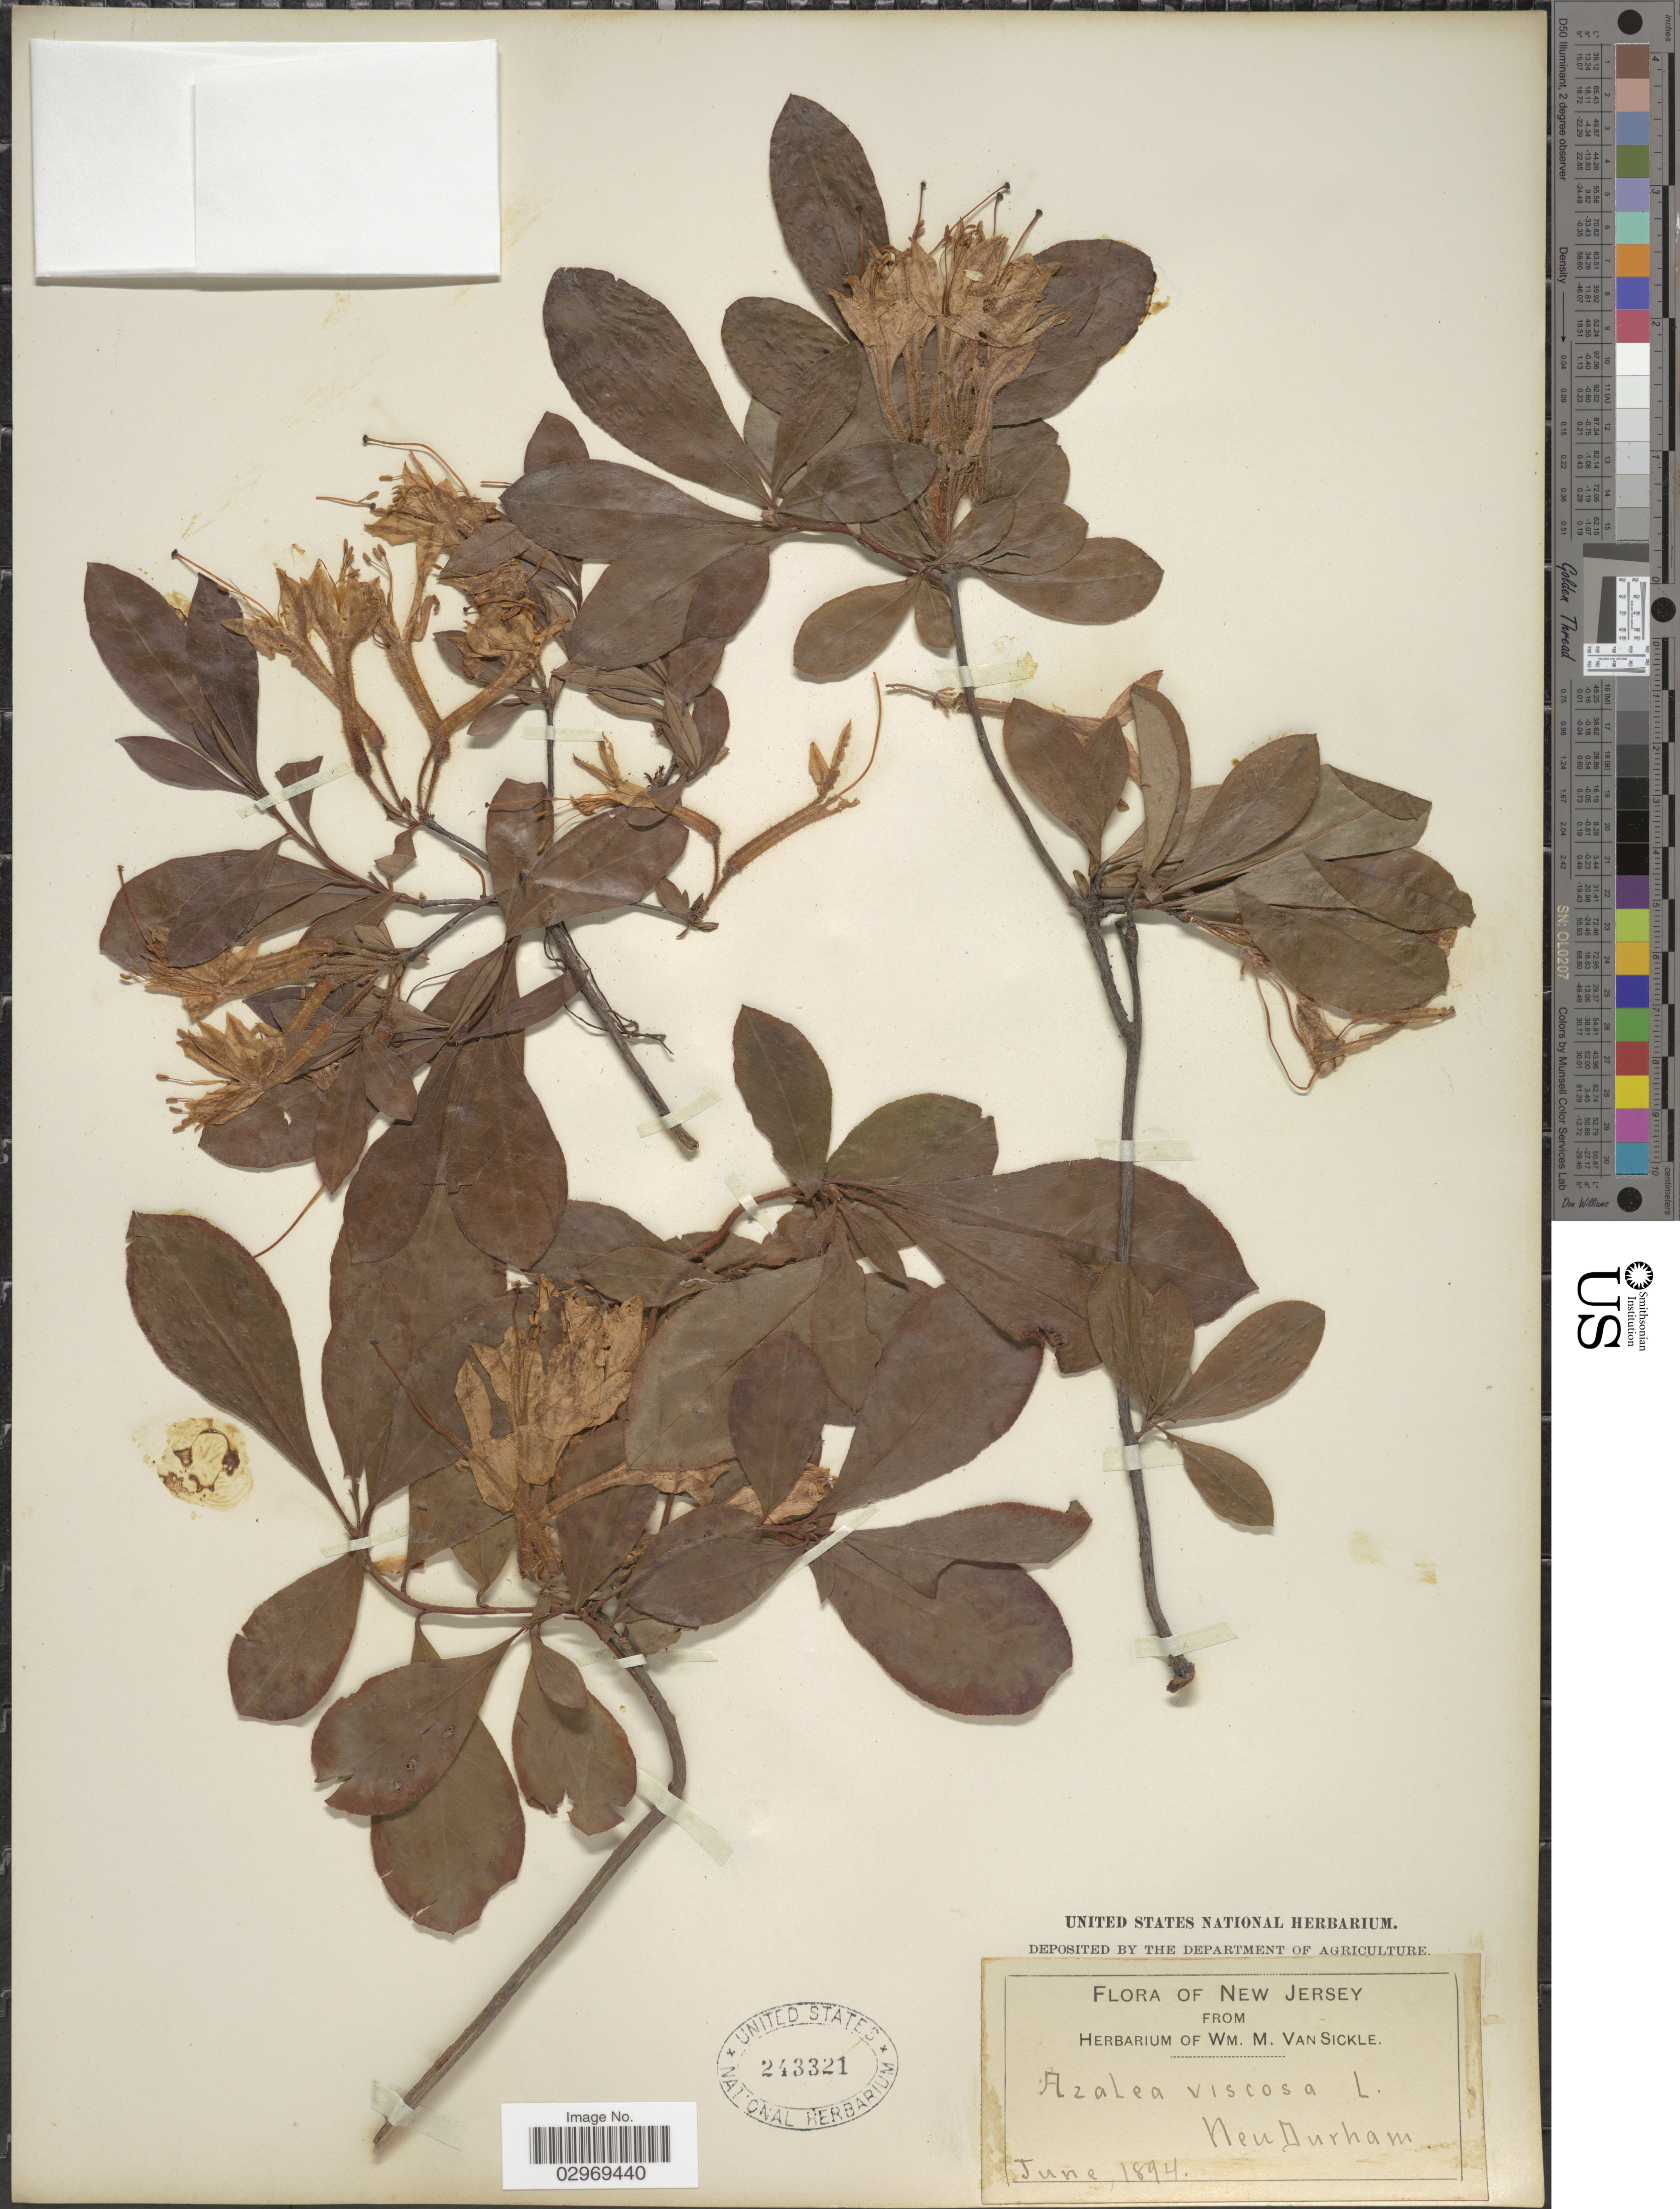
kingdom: Plantae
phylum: Tracheophyta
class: Magnoliopsida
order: Ericales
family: Ericaceae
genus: Rhododendron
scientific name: Rhododendron viscosum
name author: (L.) Torr.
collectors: ex herb. Wm. M. Van Sickle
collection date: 1894-06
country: United States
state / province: New Jersey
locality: New Durham.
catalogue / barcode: US 243321